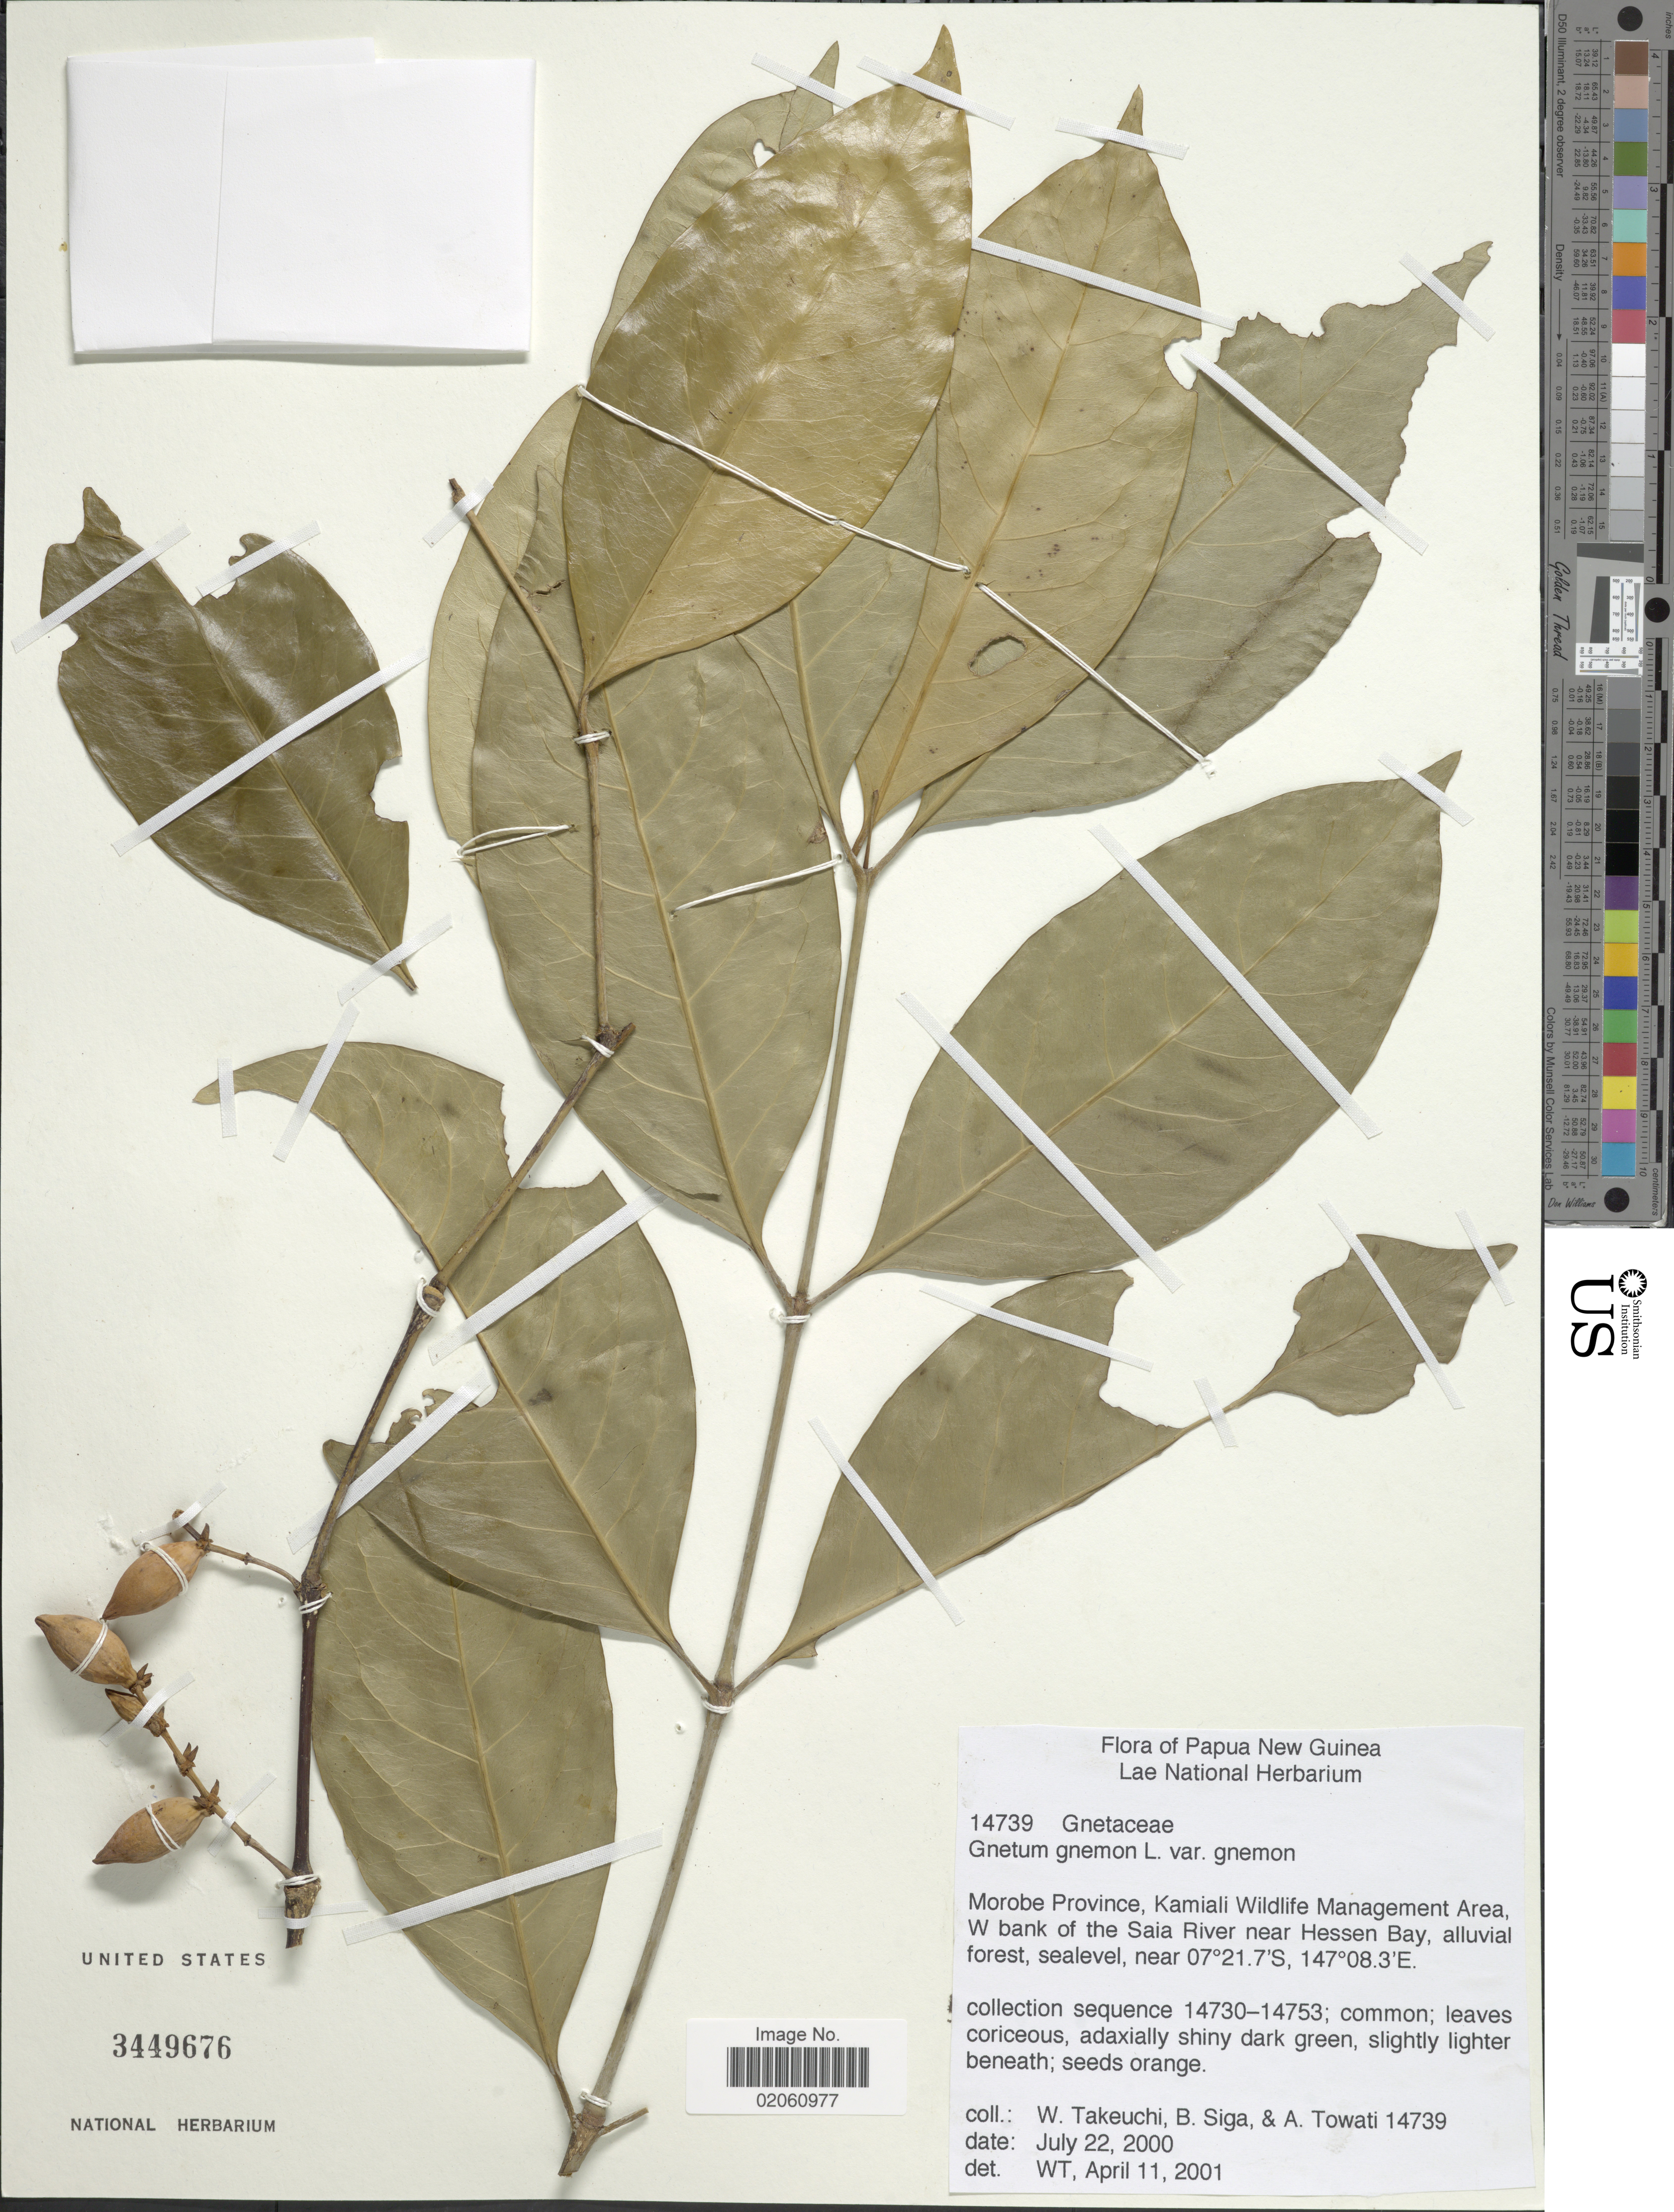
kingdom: Plantae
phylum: Tracheophyta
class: Gnetopsida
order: Gnetales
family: Gnetaceae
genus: Gnetum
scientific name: Gnetum gnemon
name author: L.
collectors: W. Takeuchi, B. Siga & A. Towati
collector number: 14739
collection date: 2000-07-22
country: Papua New Guinea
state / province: Morobe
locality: Kamiali Wildlife Management Area, W bank of the Saia River near Hessen Bay, alluvial forest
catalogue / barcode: US 3449676